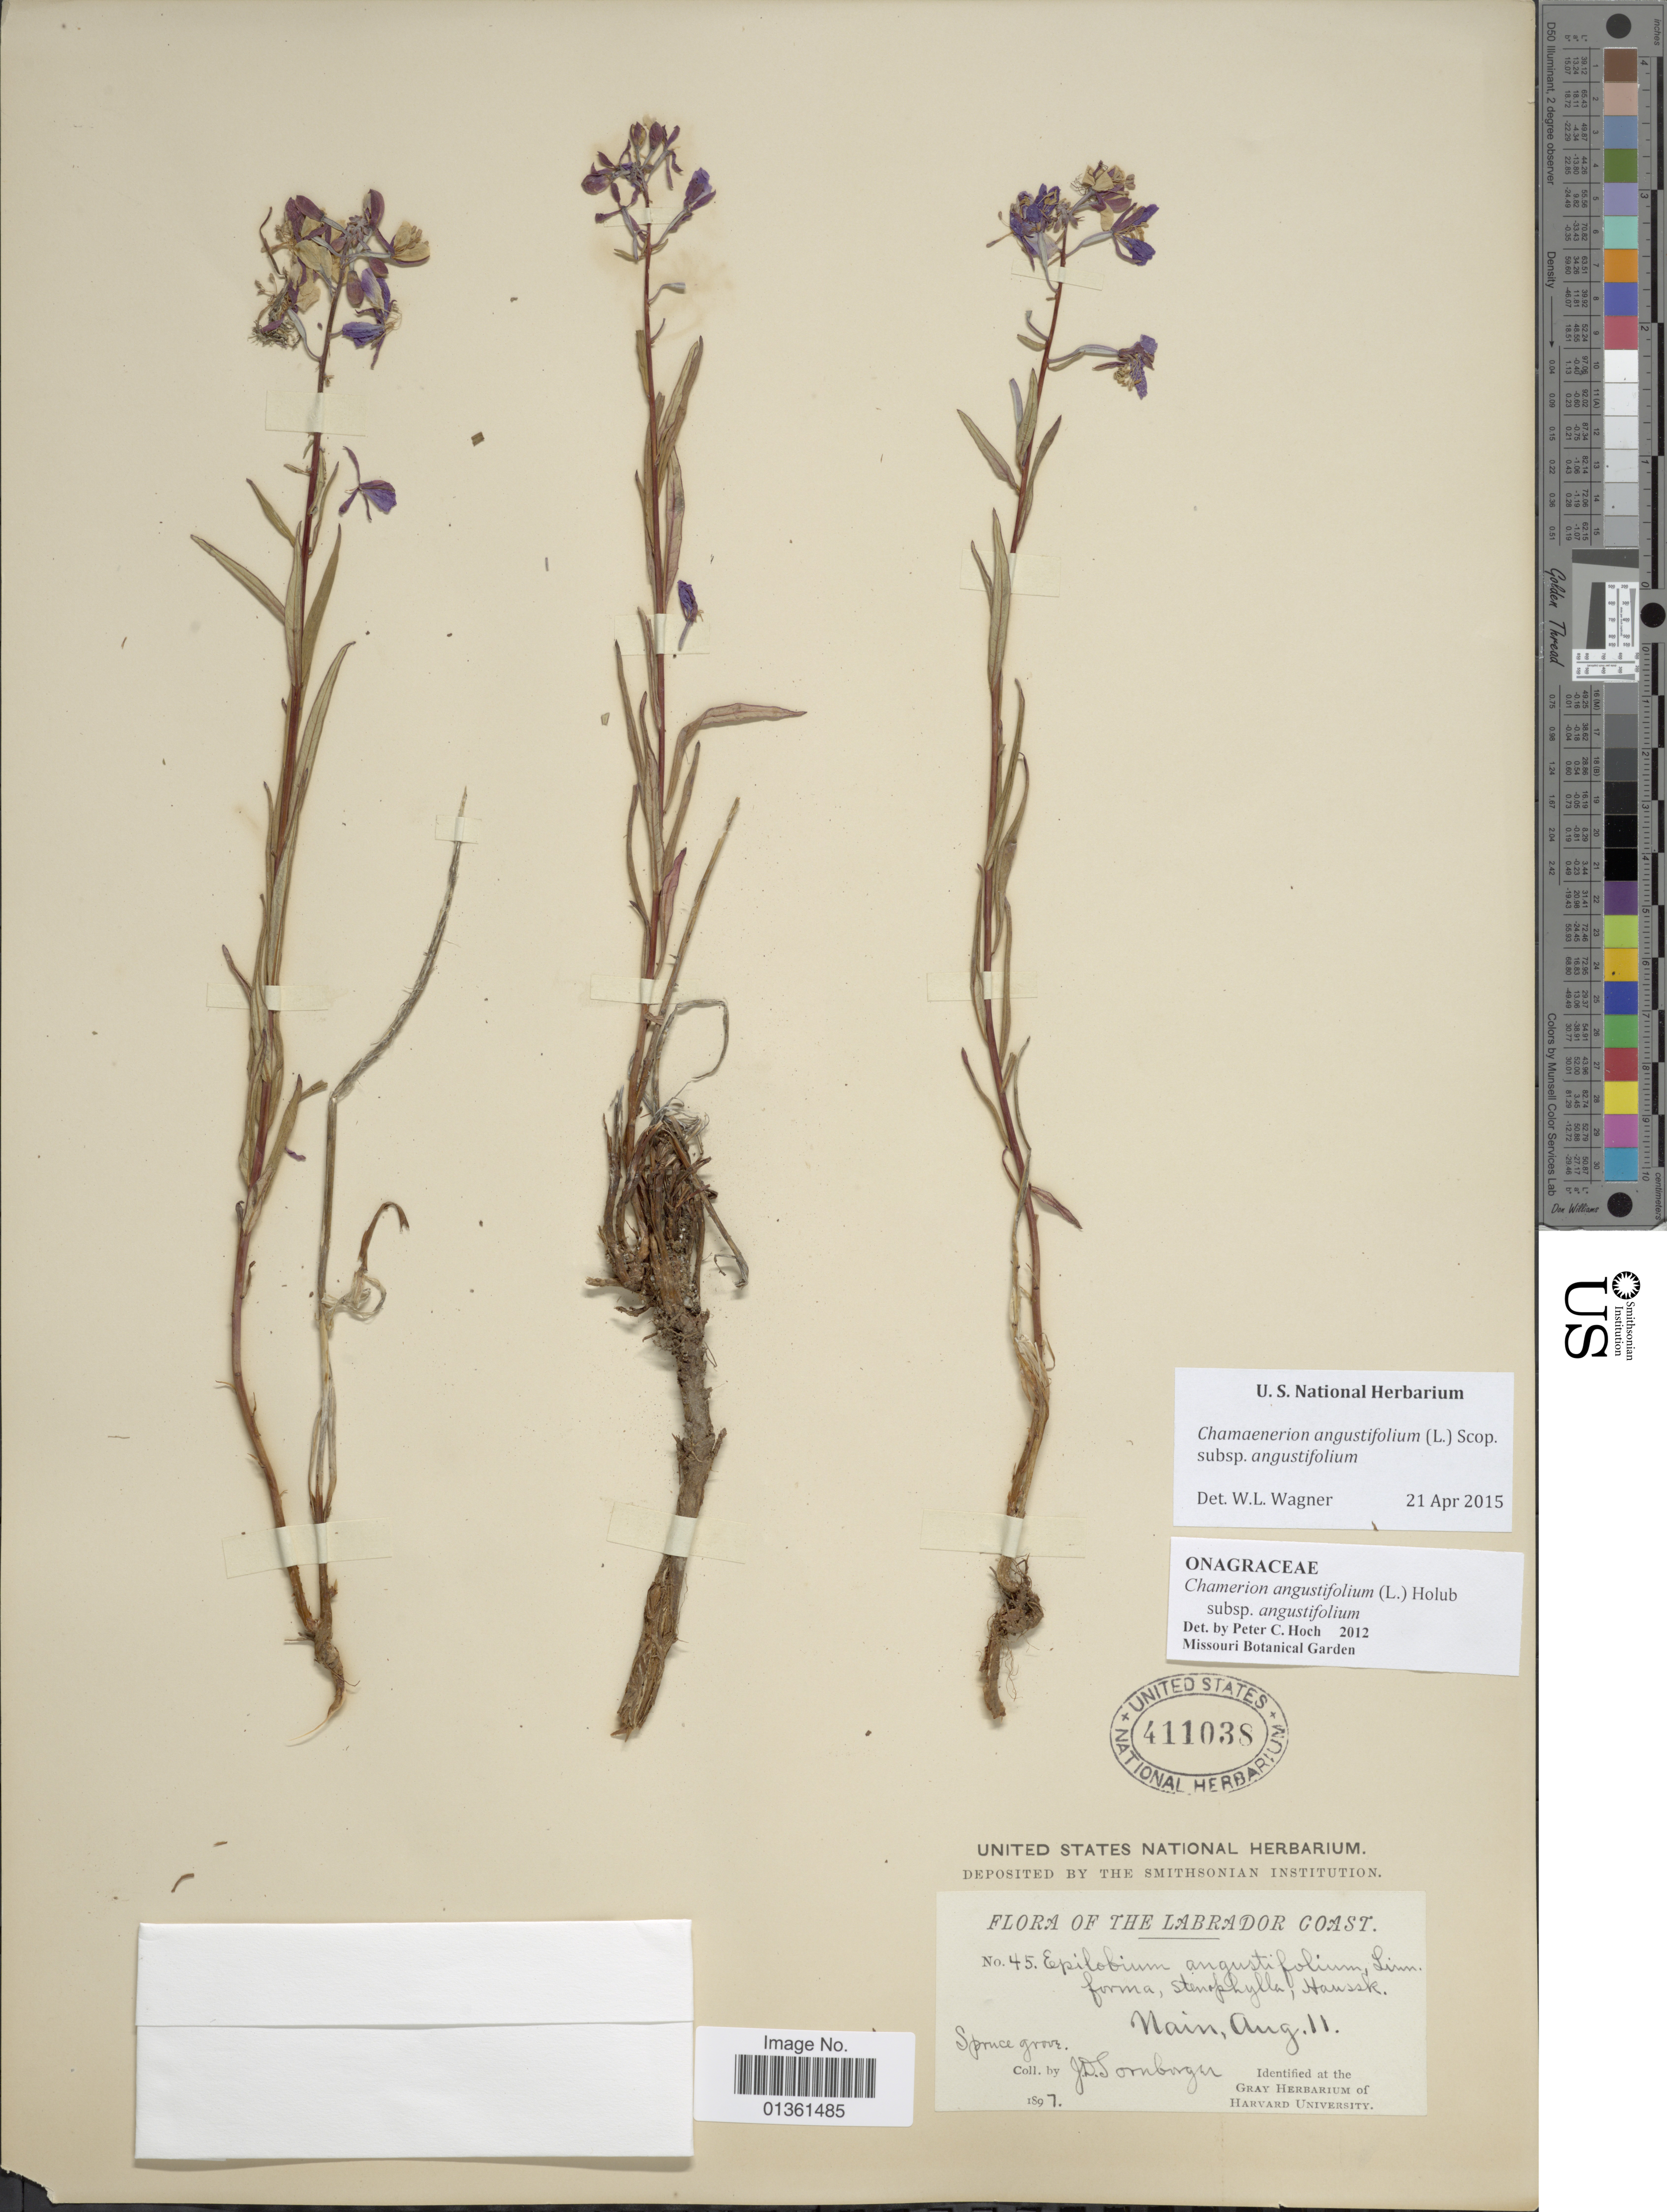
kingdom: Plantae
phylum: Tracheophyta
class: Magnoliopsida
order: Myrtales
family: Onagraceae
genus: Chamaenerion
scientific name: Chamaenerion angustifolium subsp. angustifolium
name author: (L.) Scop.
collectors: J. Sornborger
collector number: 45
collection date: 1897-08-11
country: Canada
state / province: Newfoundland and Labrador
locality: Labrador Coast. Nain.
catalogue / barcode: US 411038